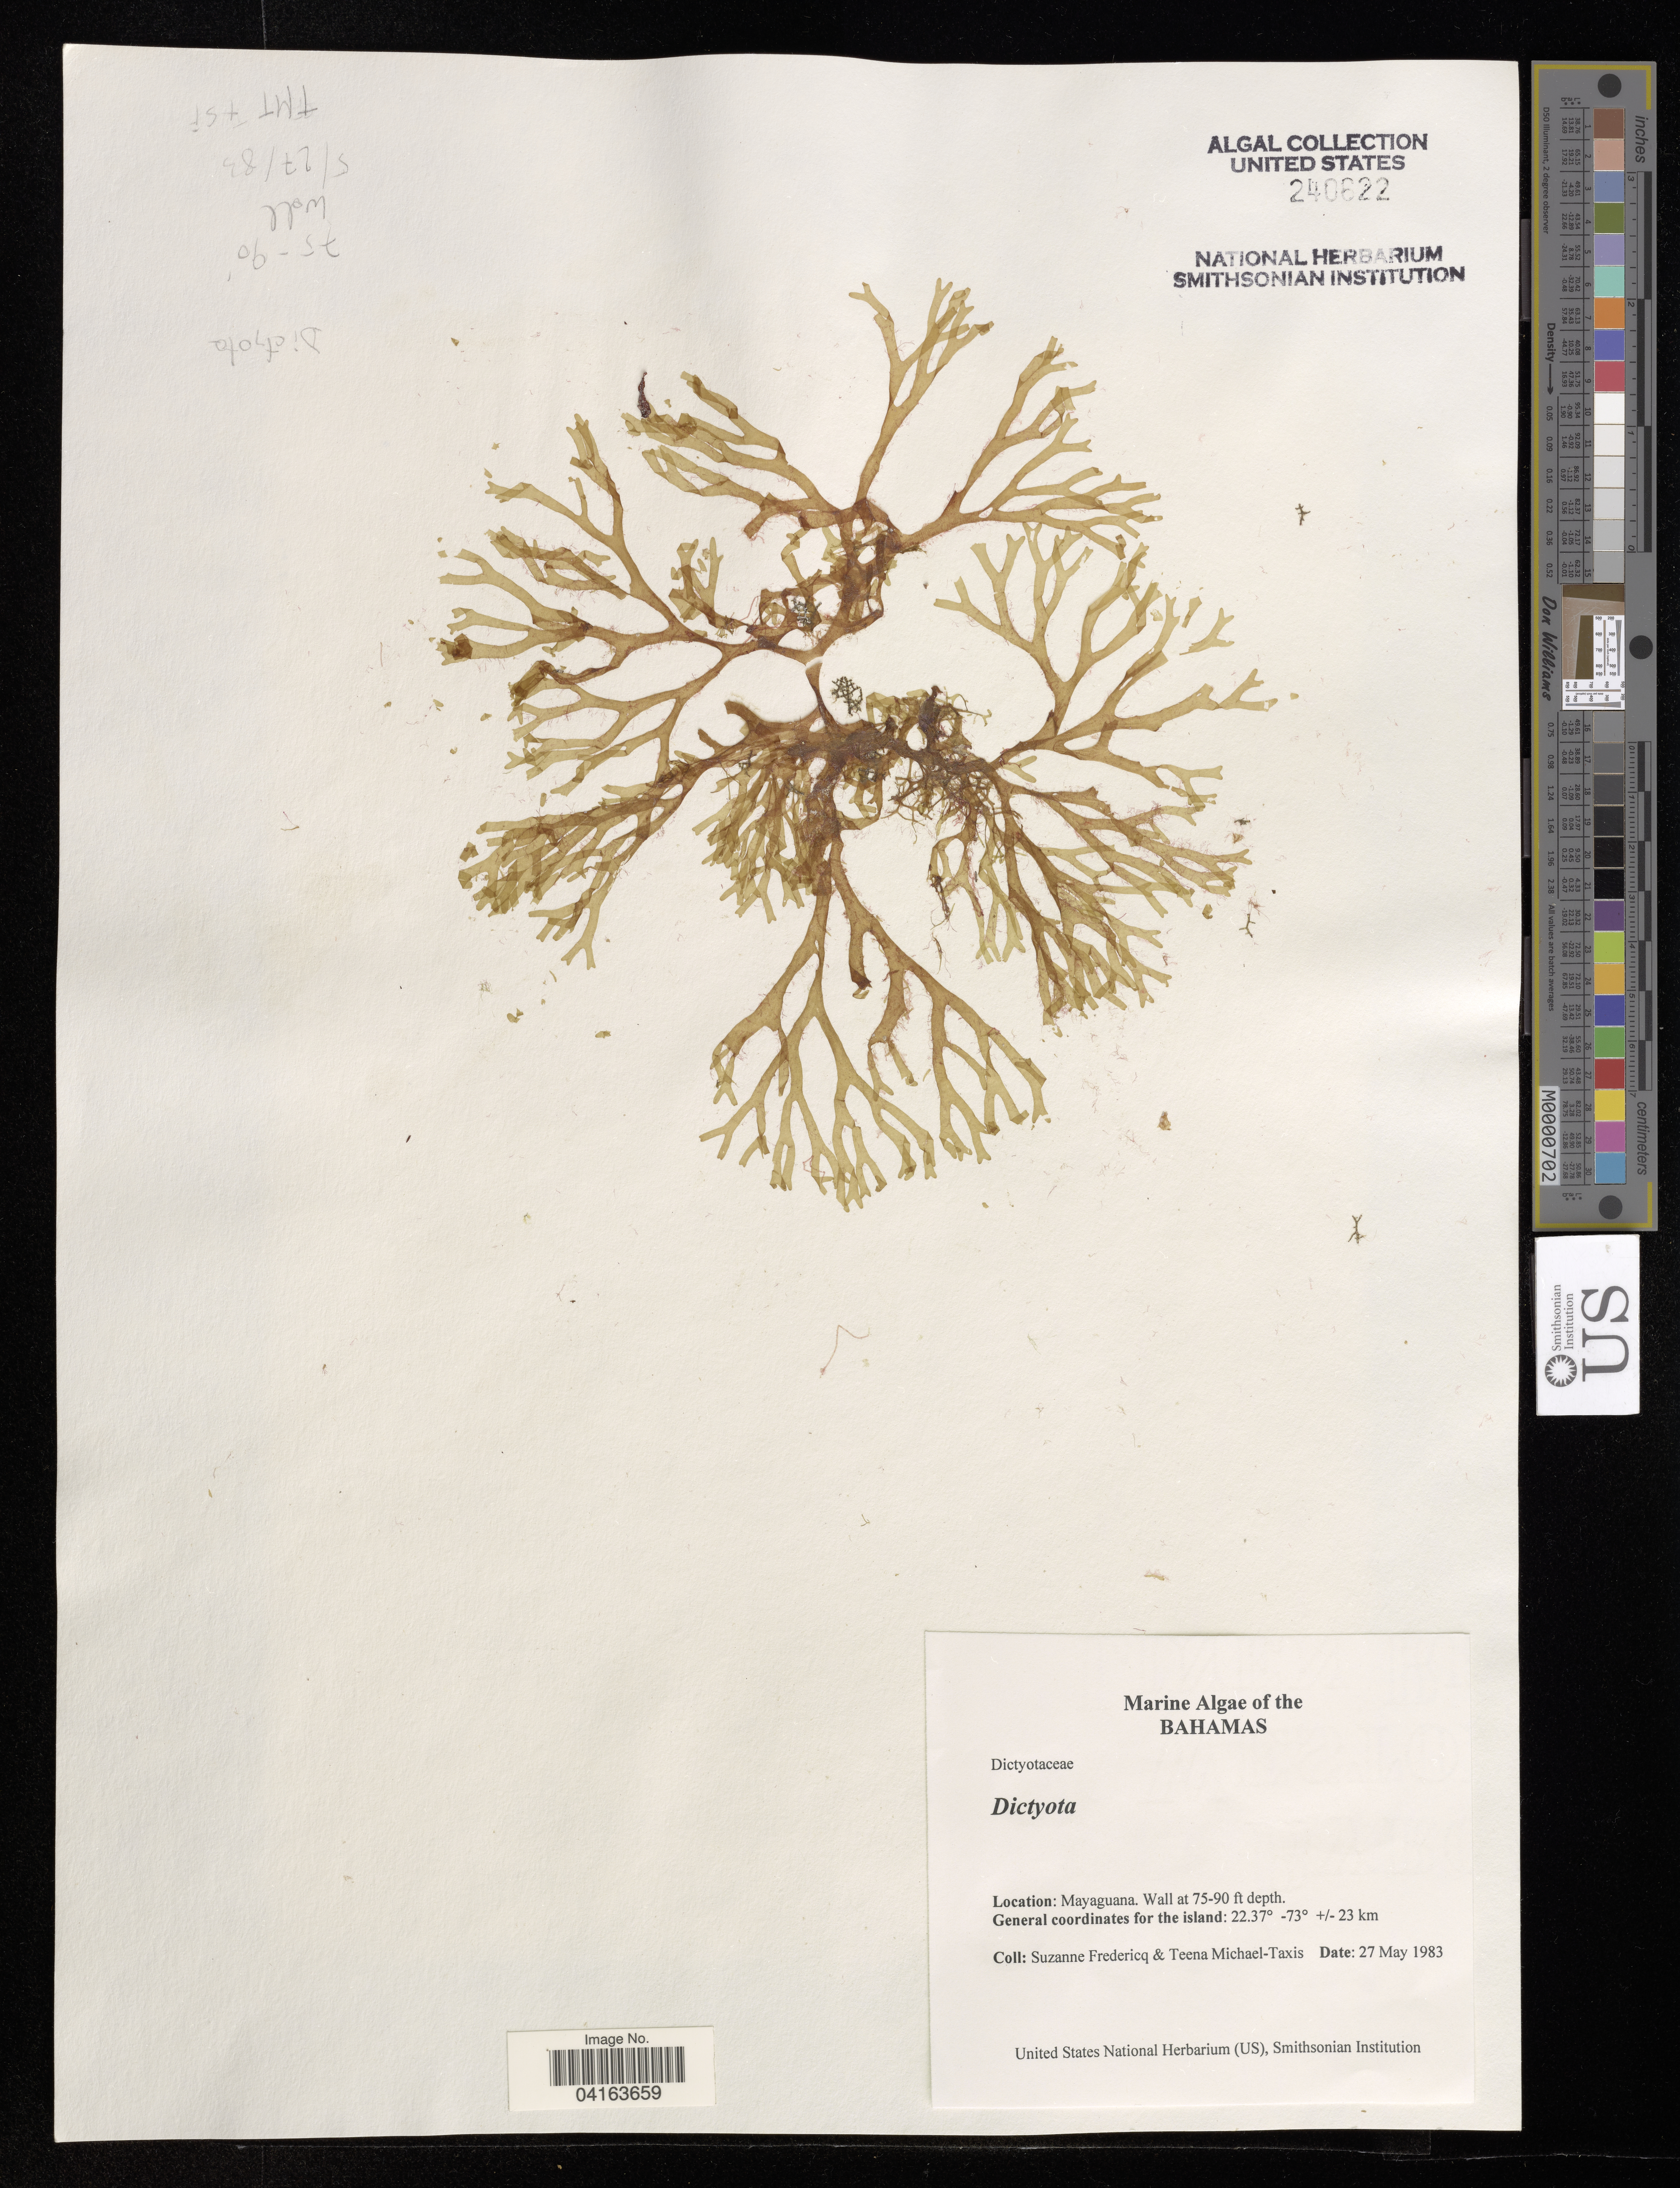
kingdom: Chromista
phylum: Ochrophyta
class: Phaeophyceae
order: Dictyotales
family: Dictyotaceae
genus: Dictyota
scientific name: Dictyota sp.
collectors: S. Fredericq & T. Michael-Taxis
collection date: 1983-05-27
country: Bahamas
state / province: Mayaguana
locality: +/- 23 km.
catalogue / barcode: US 240622